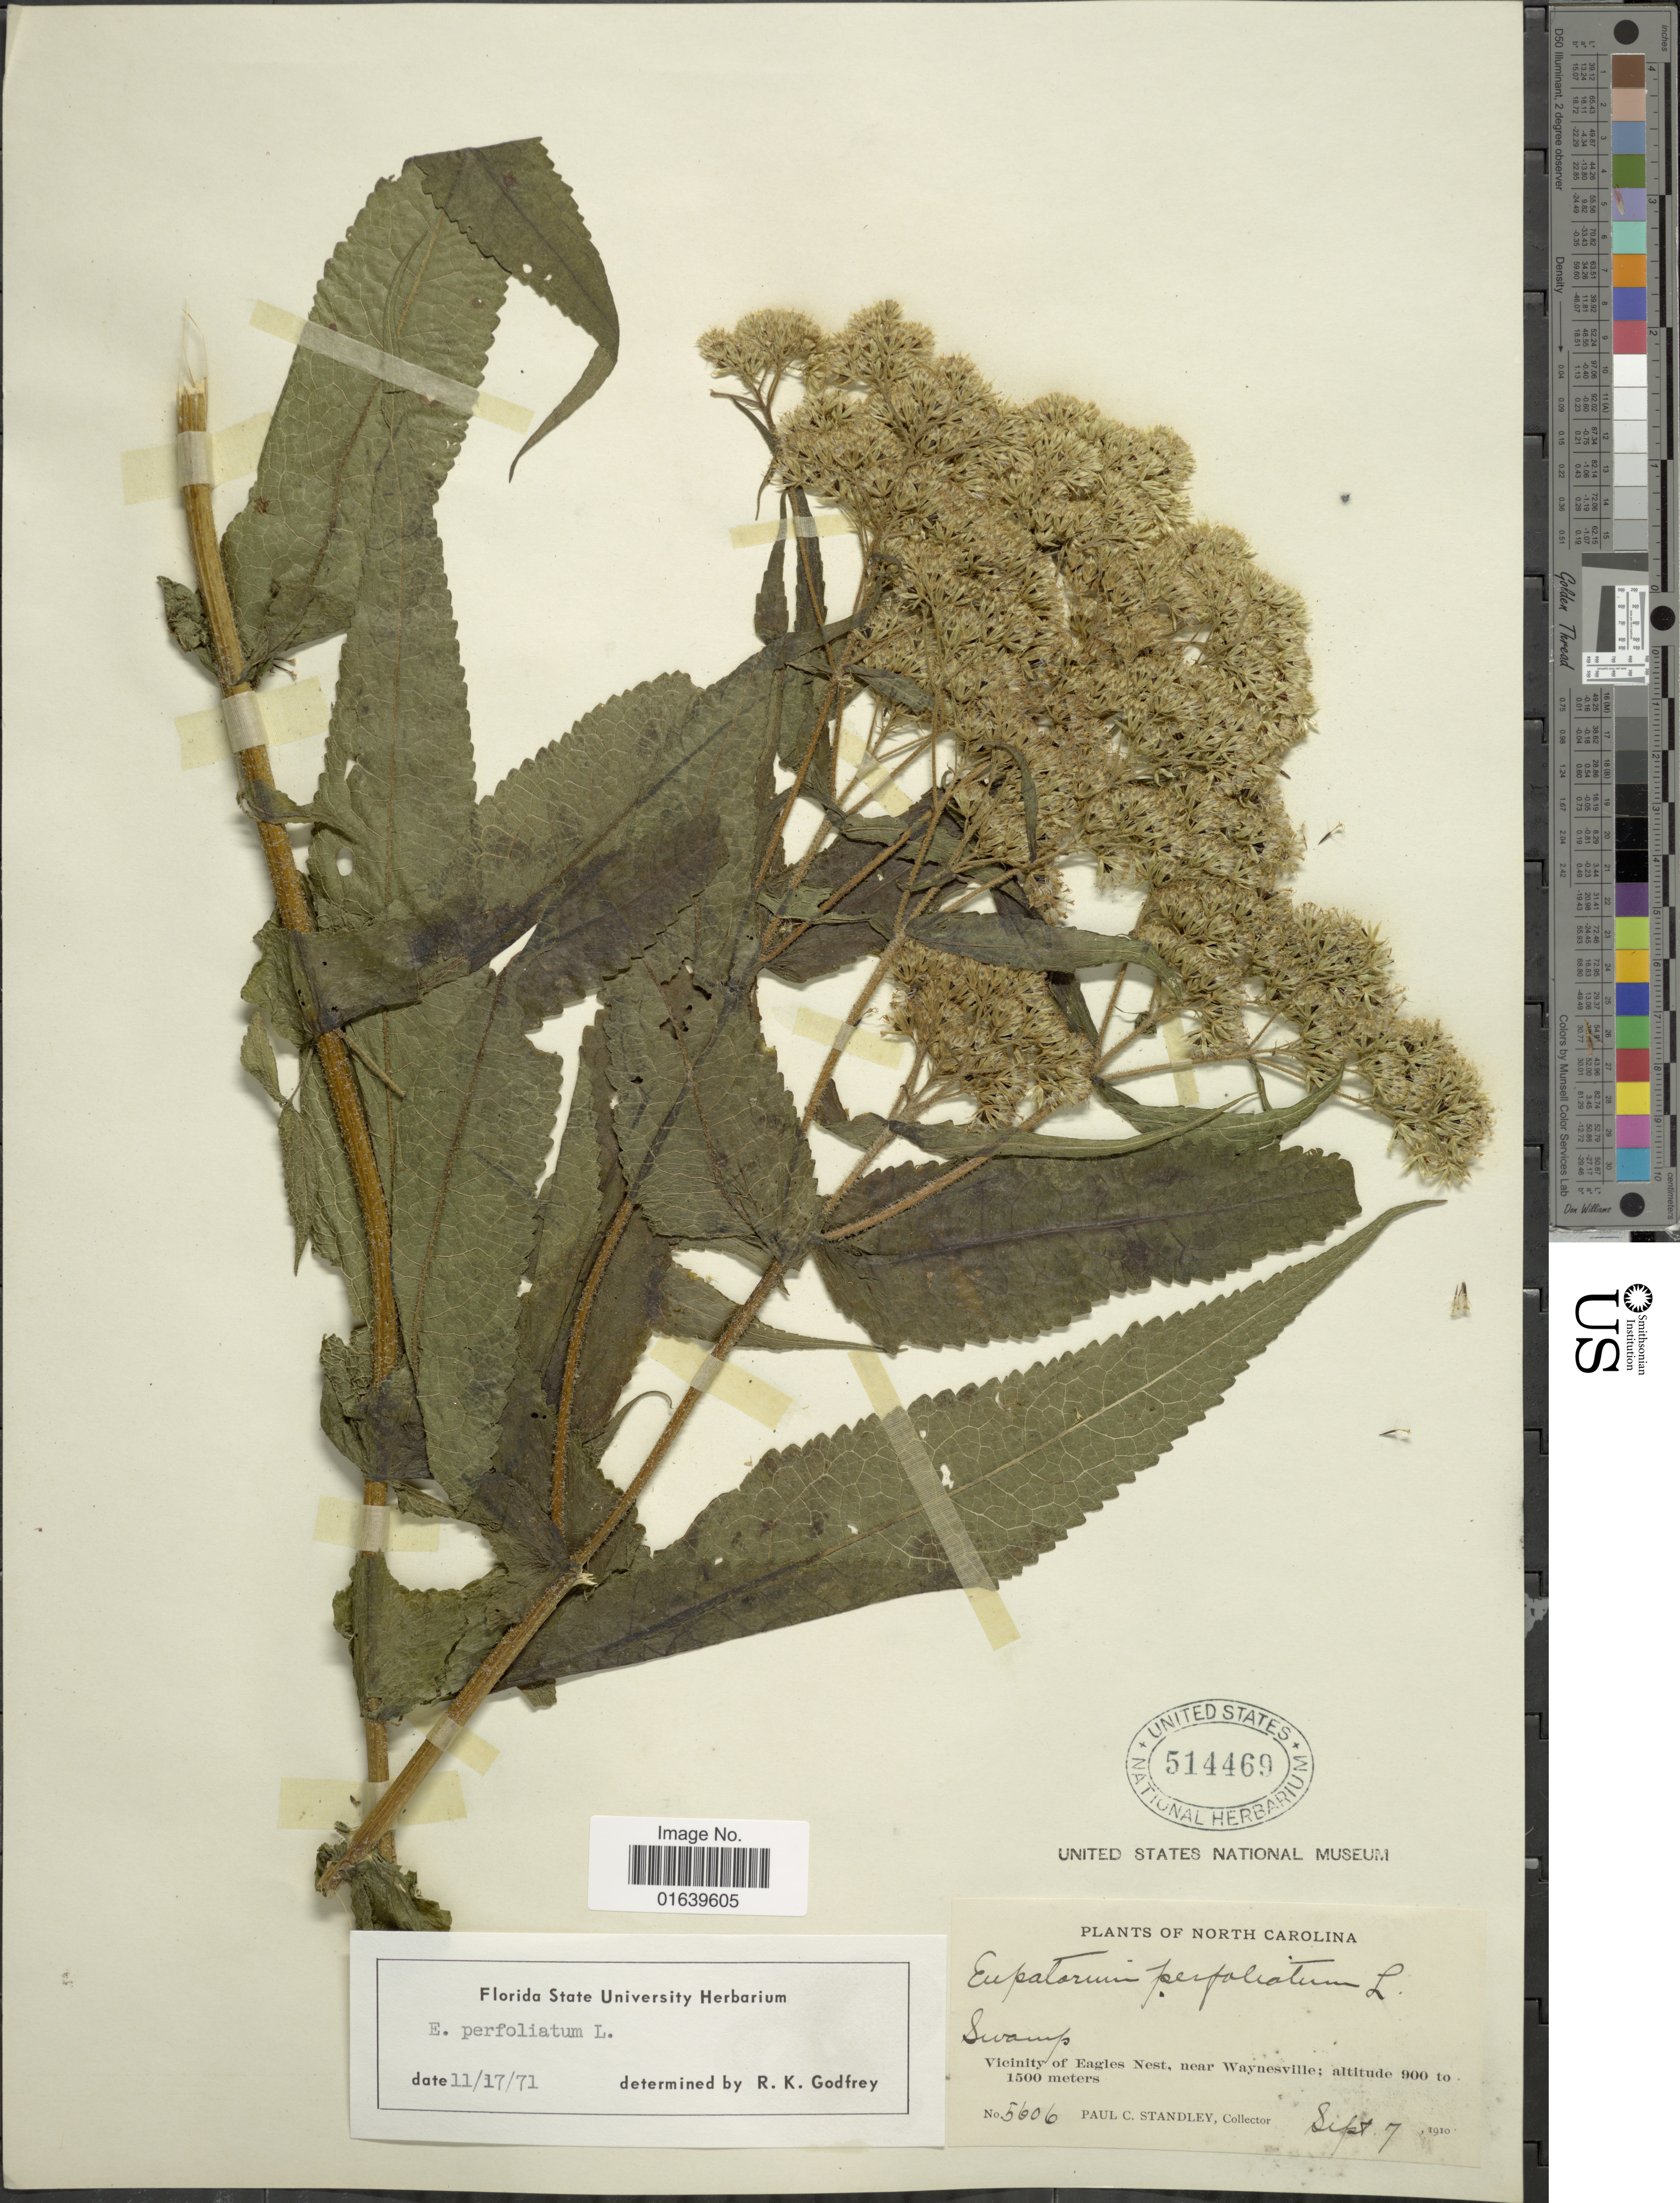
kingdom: Plantae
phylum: Tracheophyta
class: Magnoliopsida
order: Asterales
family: Asteraceae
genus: Eupatorium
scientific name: Eupatorium perfoliatum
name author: L.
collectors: P. C. Standley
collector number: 5606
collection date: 1910-09-07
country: United States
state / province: North Carolina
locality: Swamp, Vicinity of Eagles Nest, near Waynesville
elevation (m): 900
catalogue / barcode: US 514469